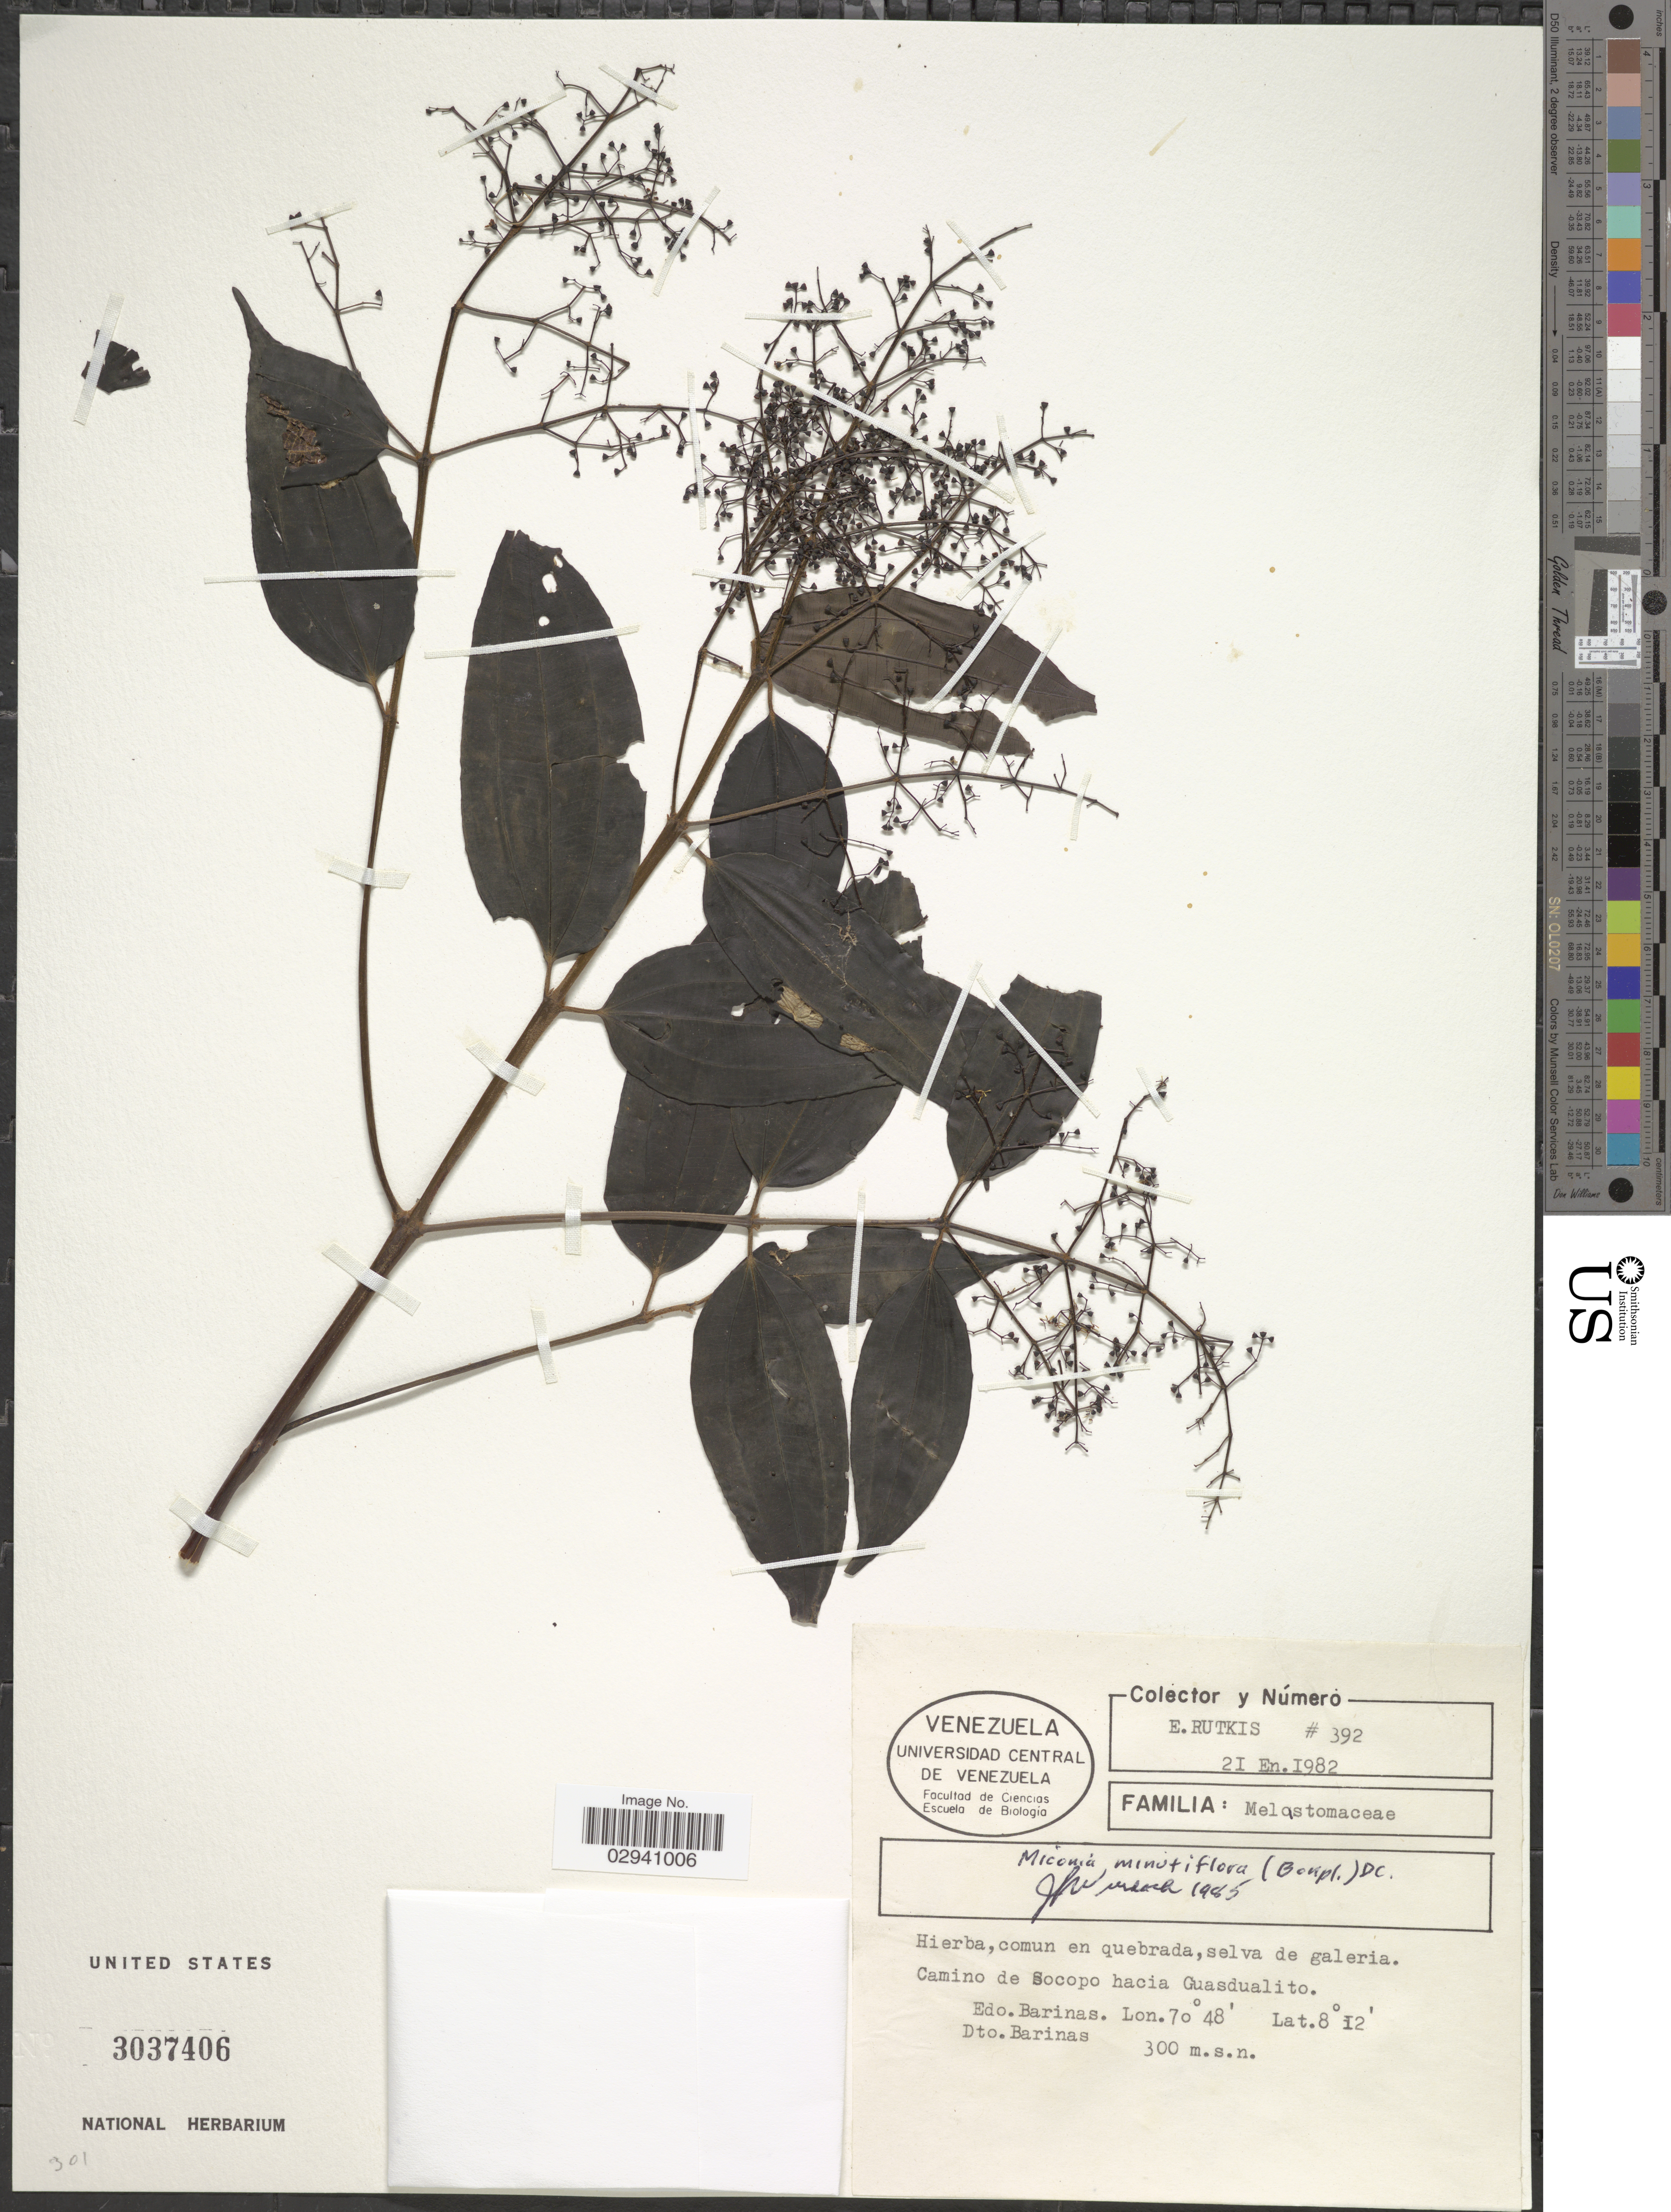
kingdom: Plantae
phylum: Tracheophyta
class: Magnoliopsida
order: Myrtales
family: Melastomataceae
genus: Miconia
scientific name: Miconia minutiflora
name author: (Bonpl.) DC.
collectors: E. Rutkis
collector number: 392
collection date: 1982-01-21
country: Venezuela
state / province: Barinas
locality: Camino de Socopo hacia Guasdualito. Edo. Barinas. Dto. Barinas.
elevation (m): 300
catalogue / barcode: US 3037406